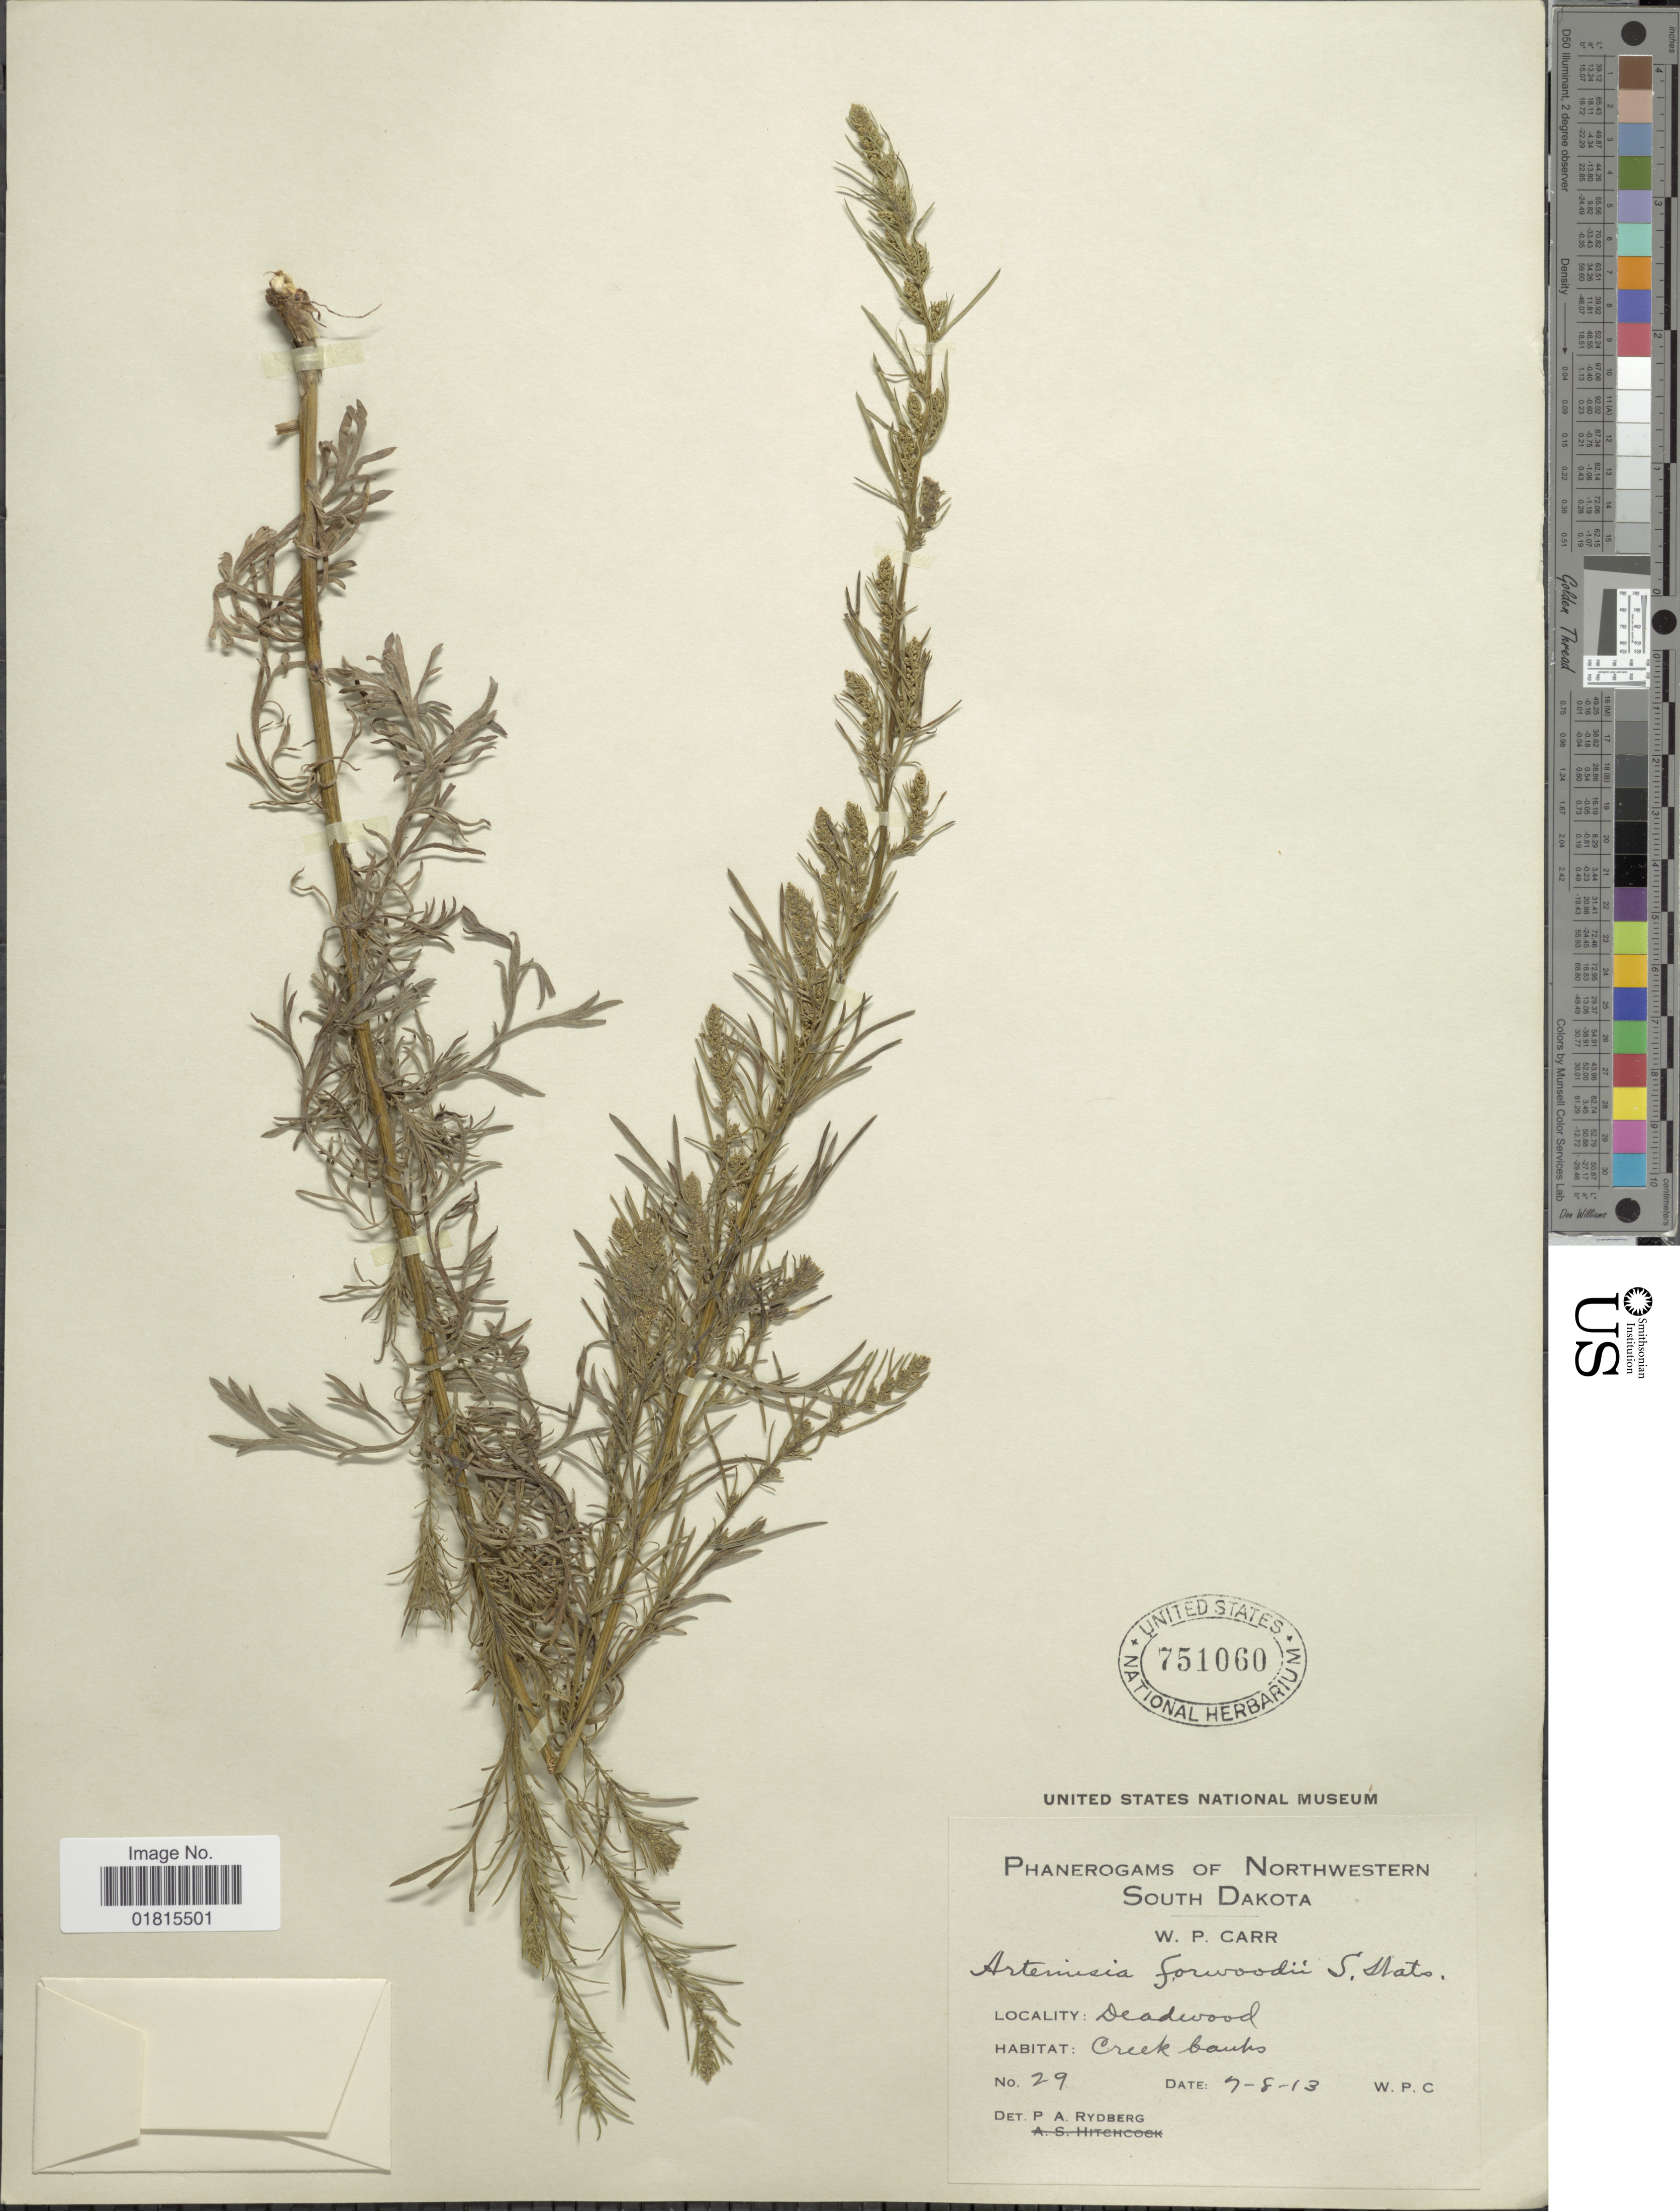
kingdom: Plantae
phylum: Tracheophyta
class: Magnoliopsida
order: Asterales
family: Asteraceae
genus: Artemisia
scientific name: Artemisia forwoodii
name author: S. Watson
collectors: W. Carr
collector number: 29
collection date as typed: Transcribed d/m/y: 8/7/13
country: United States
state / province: South Dakota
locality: Phanerogams of Northwestern South Dakota. Deadwood.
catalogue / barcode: US 751060